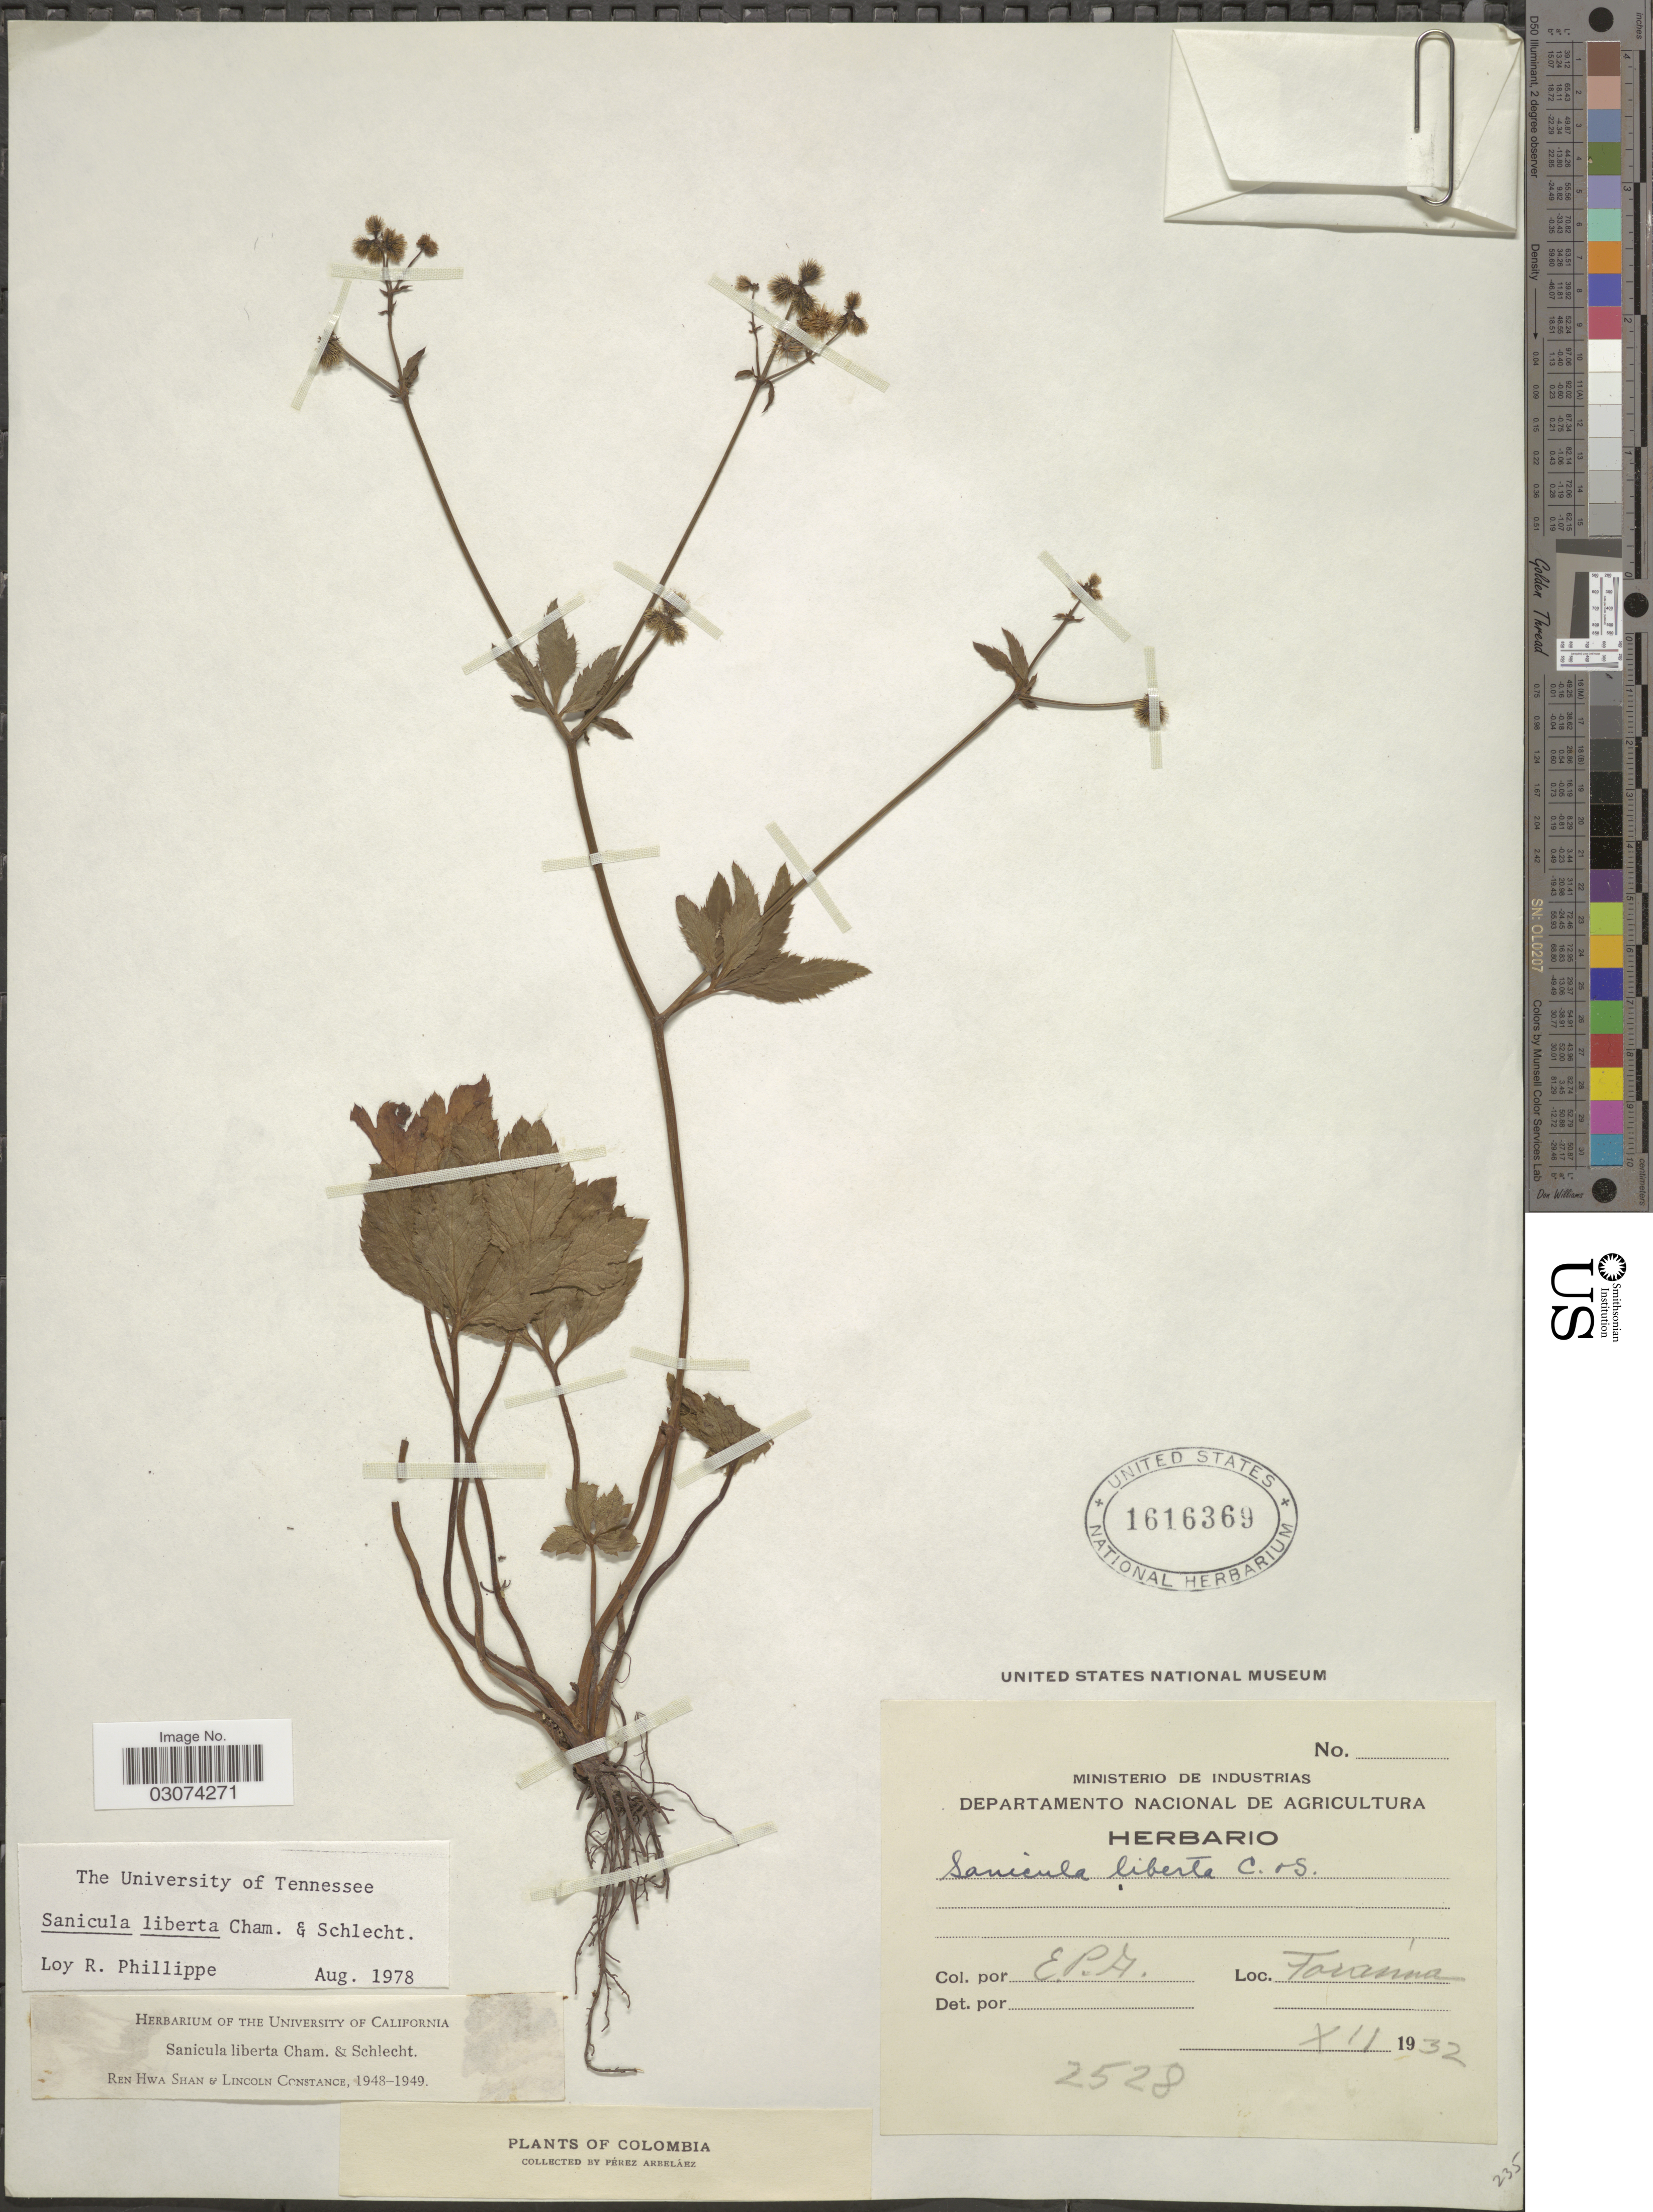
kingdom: Plantae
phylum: Tracheophyta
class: Magnoliopsida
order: Apiales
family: Apiaceae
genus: Sanicula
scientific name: Sanicula liberta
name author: Cham. & Schltdl.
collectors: E. Pérez Arbeláez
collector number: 2528?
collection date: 1932-12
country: Colombia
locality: Toninna.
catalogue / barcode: US 1616369